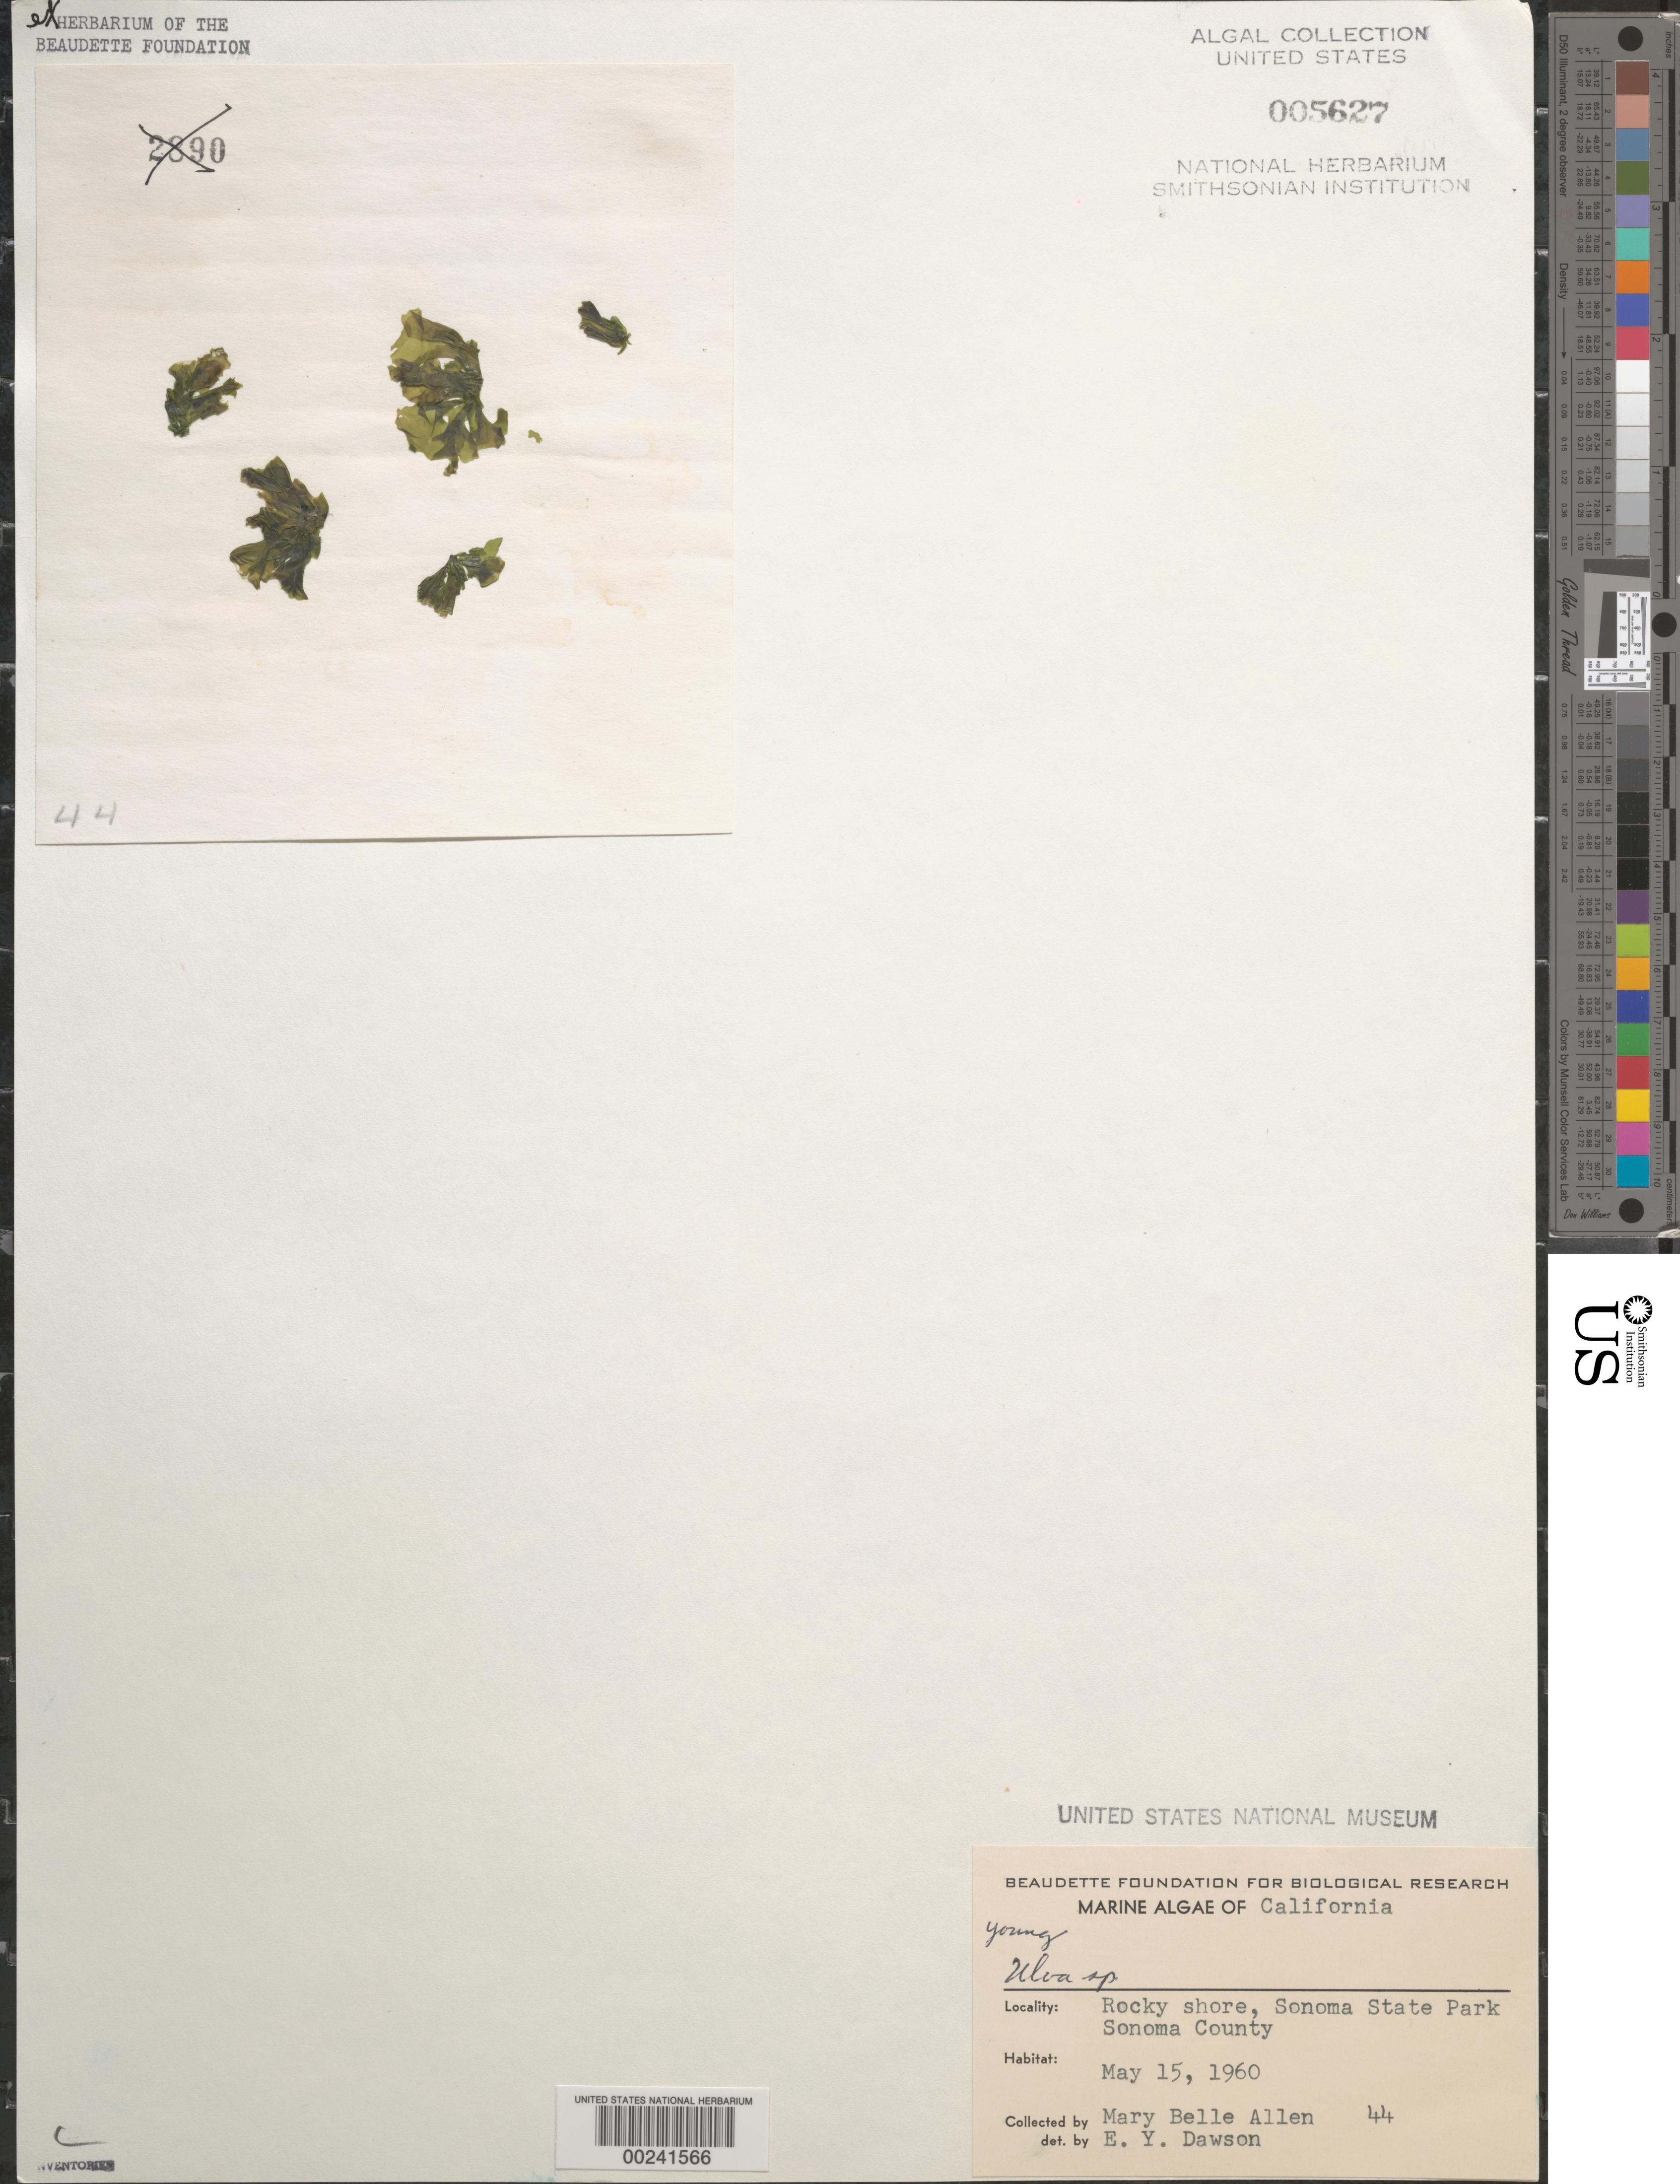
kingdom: Plantae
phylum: Chlorophyta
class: Ulvophyceae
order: Ulvales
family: Ulvaceae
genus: Ulva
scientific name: Ulva sp.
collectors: M. B. Allen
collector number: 44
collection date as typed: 15 May 1960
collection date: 1960-05-15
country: United States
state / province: California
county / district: Sonoma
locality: Sonoma State Park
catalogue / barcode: US 5627